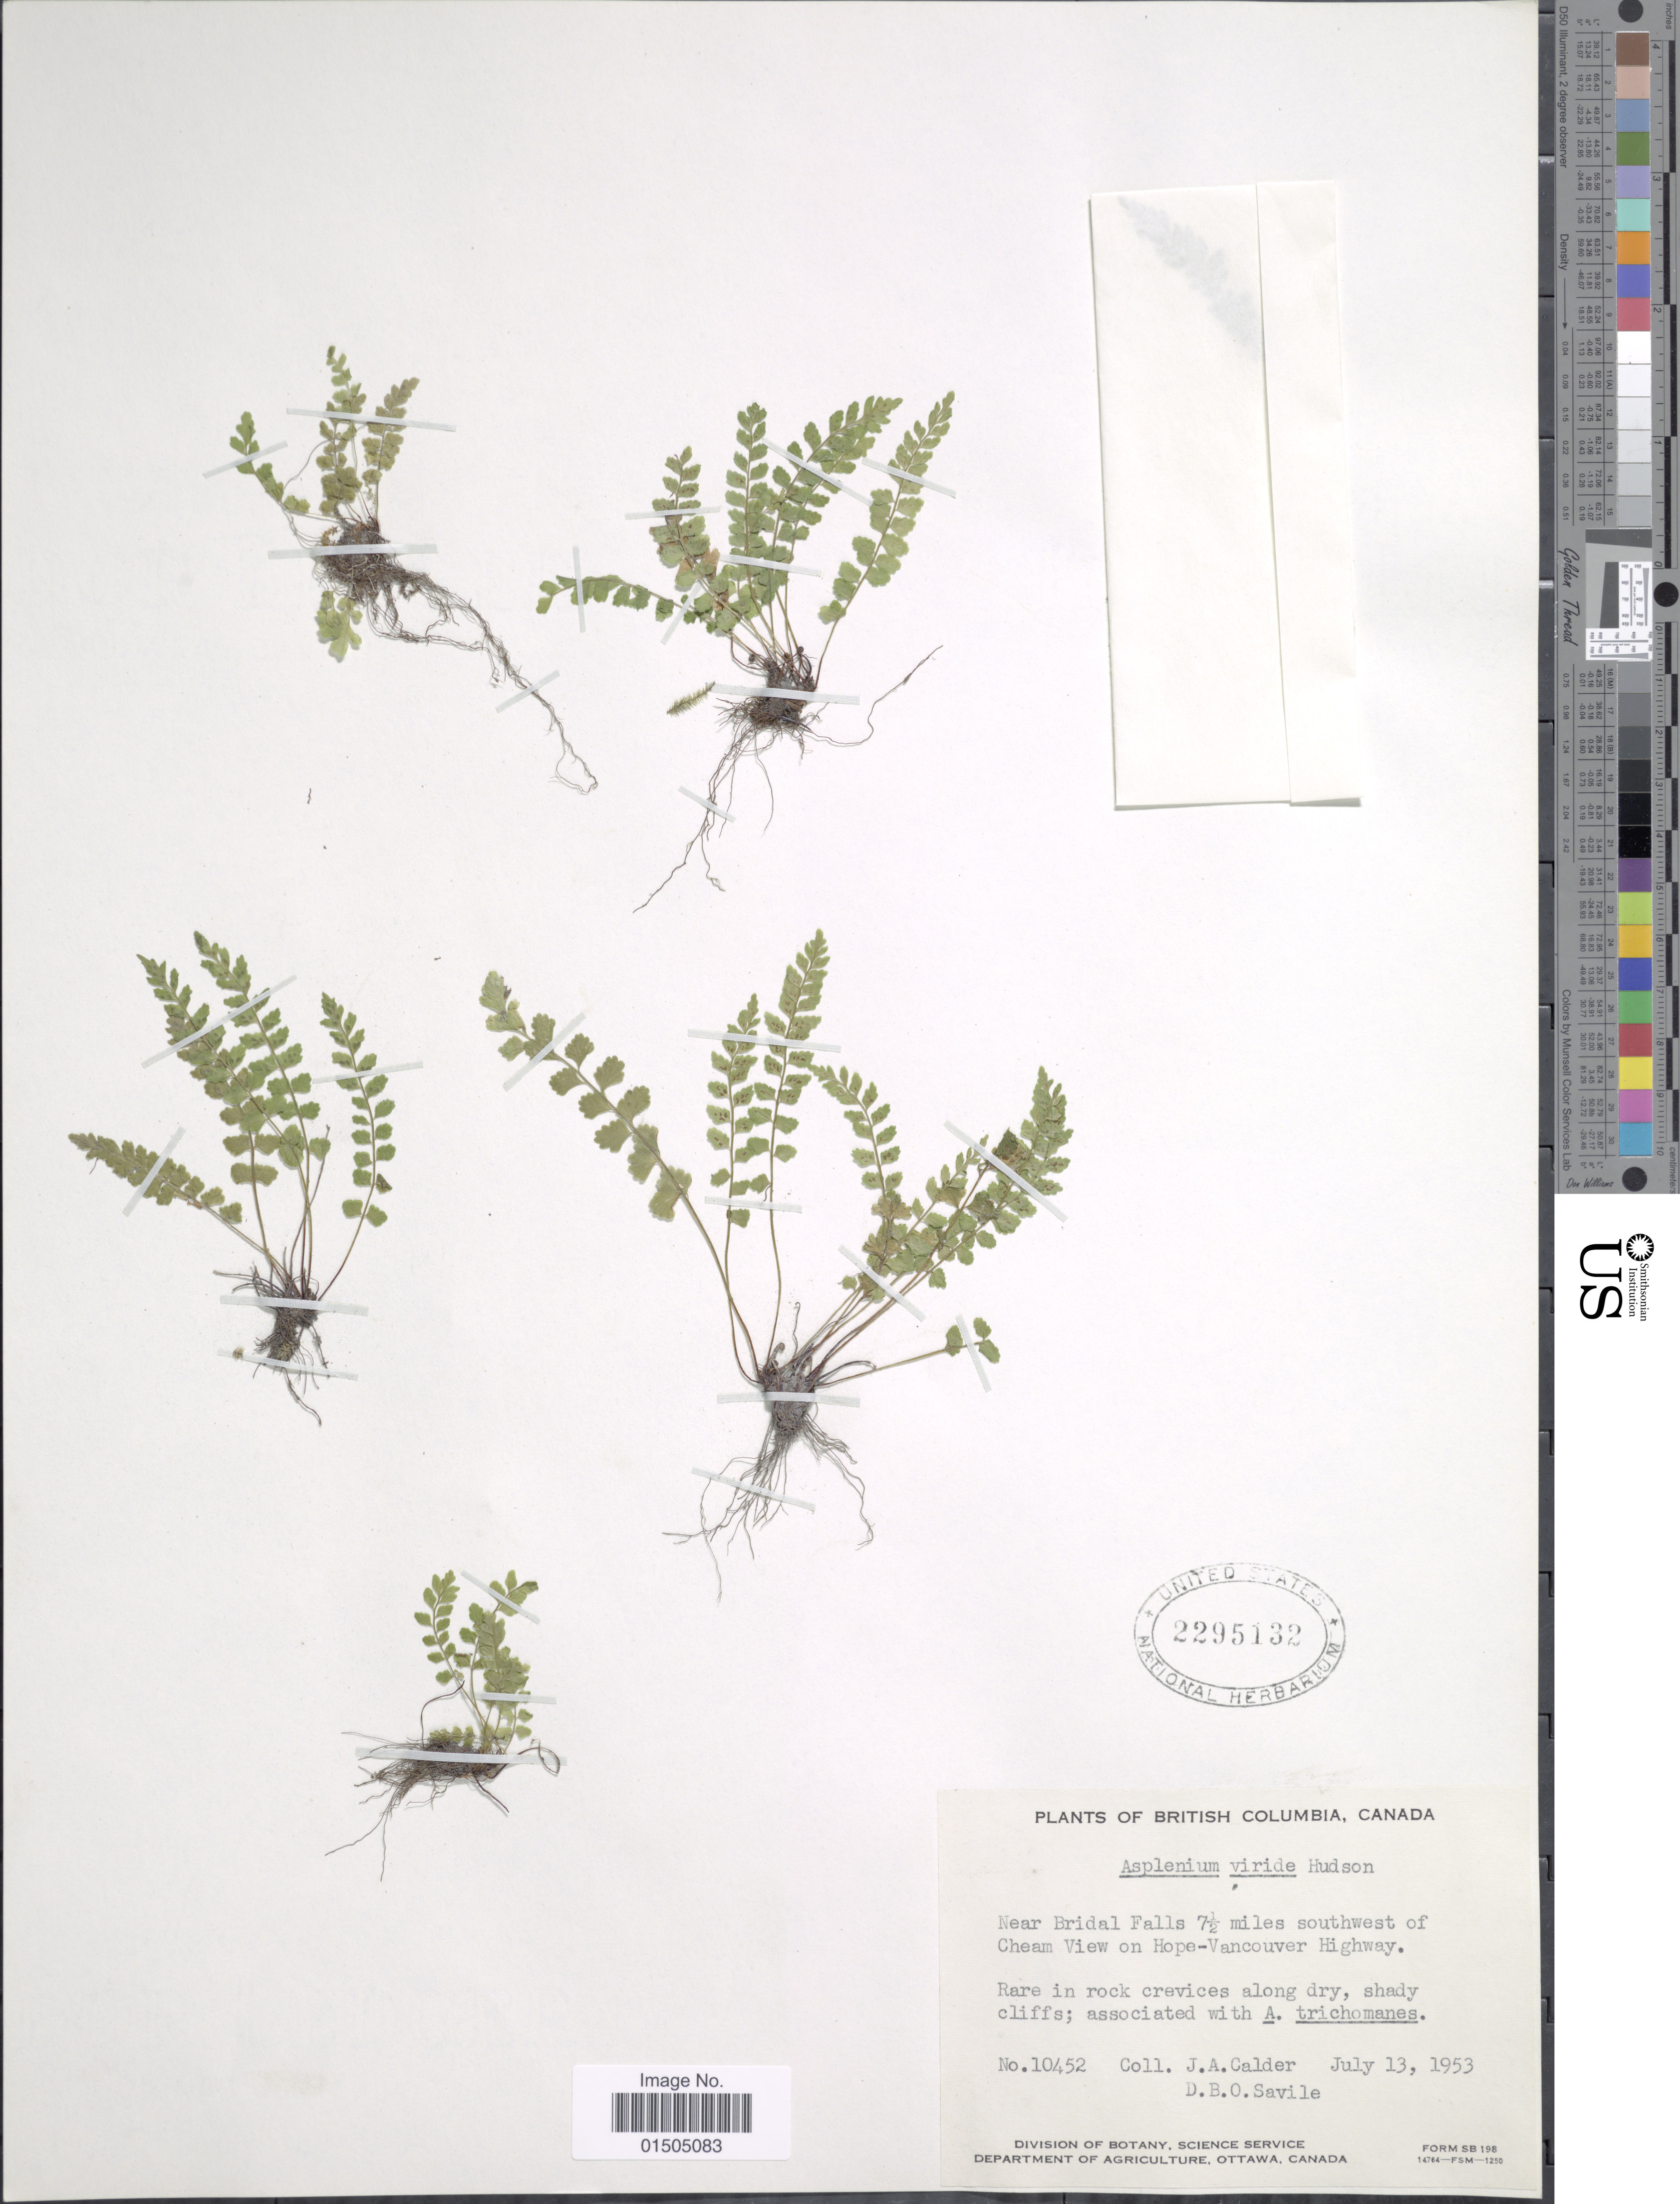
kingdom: Plantae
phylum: Tracheophyta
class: Polypodiopsida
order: Polypodiales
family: Aspleniaceae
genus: Asplenium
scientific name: Asplenium trichomanes-ramosum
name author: L.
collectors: J. A. Calder & D. Savile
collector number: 10452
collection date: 1953-07-13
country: Canada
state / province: British Columbia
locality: Near Bridal Falls 7½ miles southwest of Cheam View on Hope-Vancouver Highway.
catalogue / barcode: US 2295132